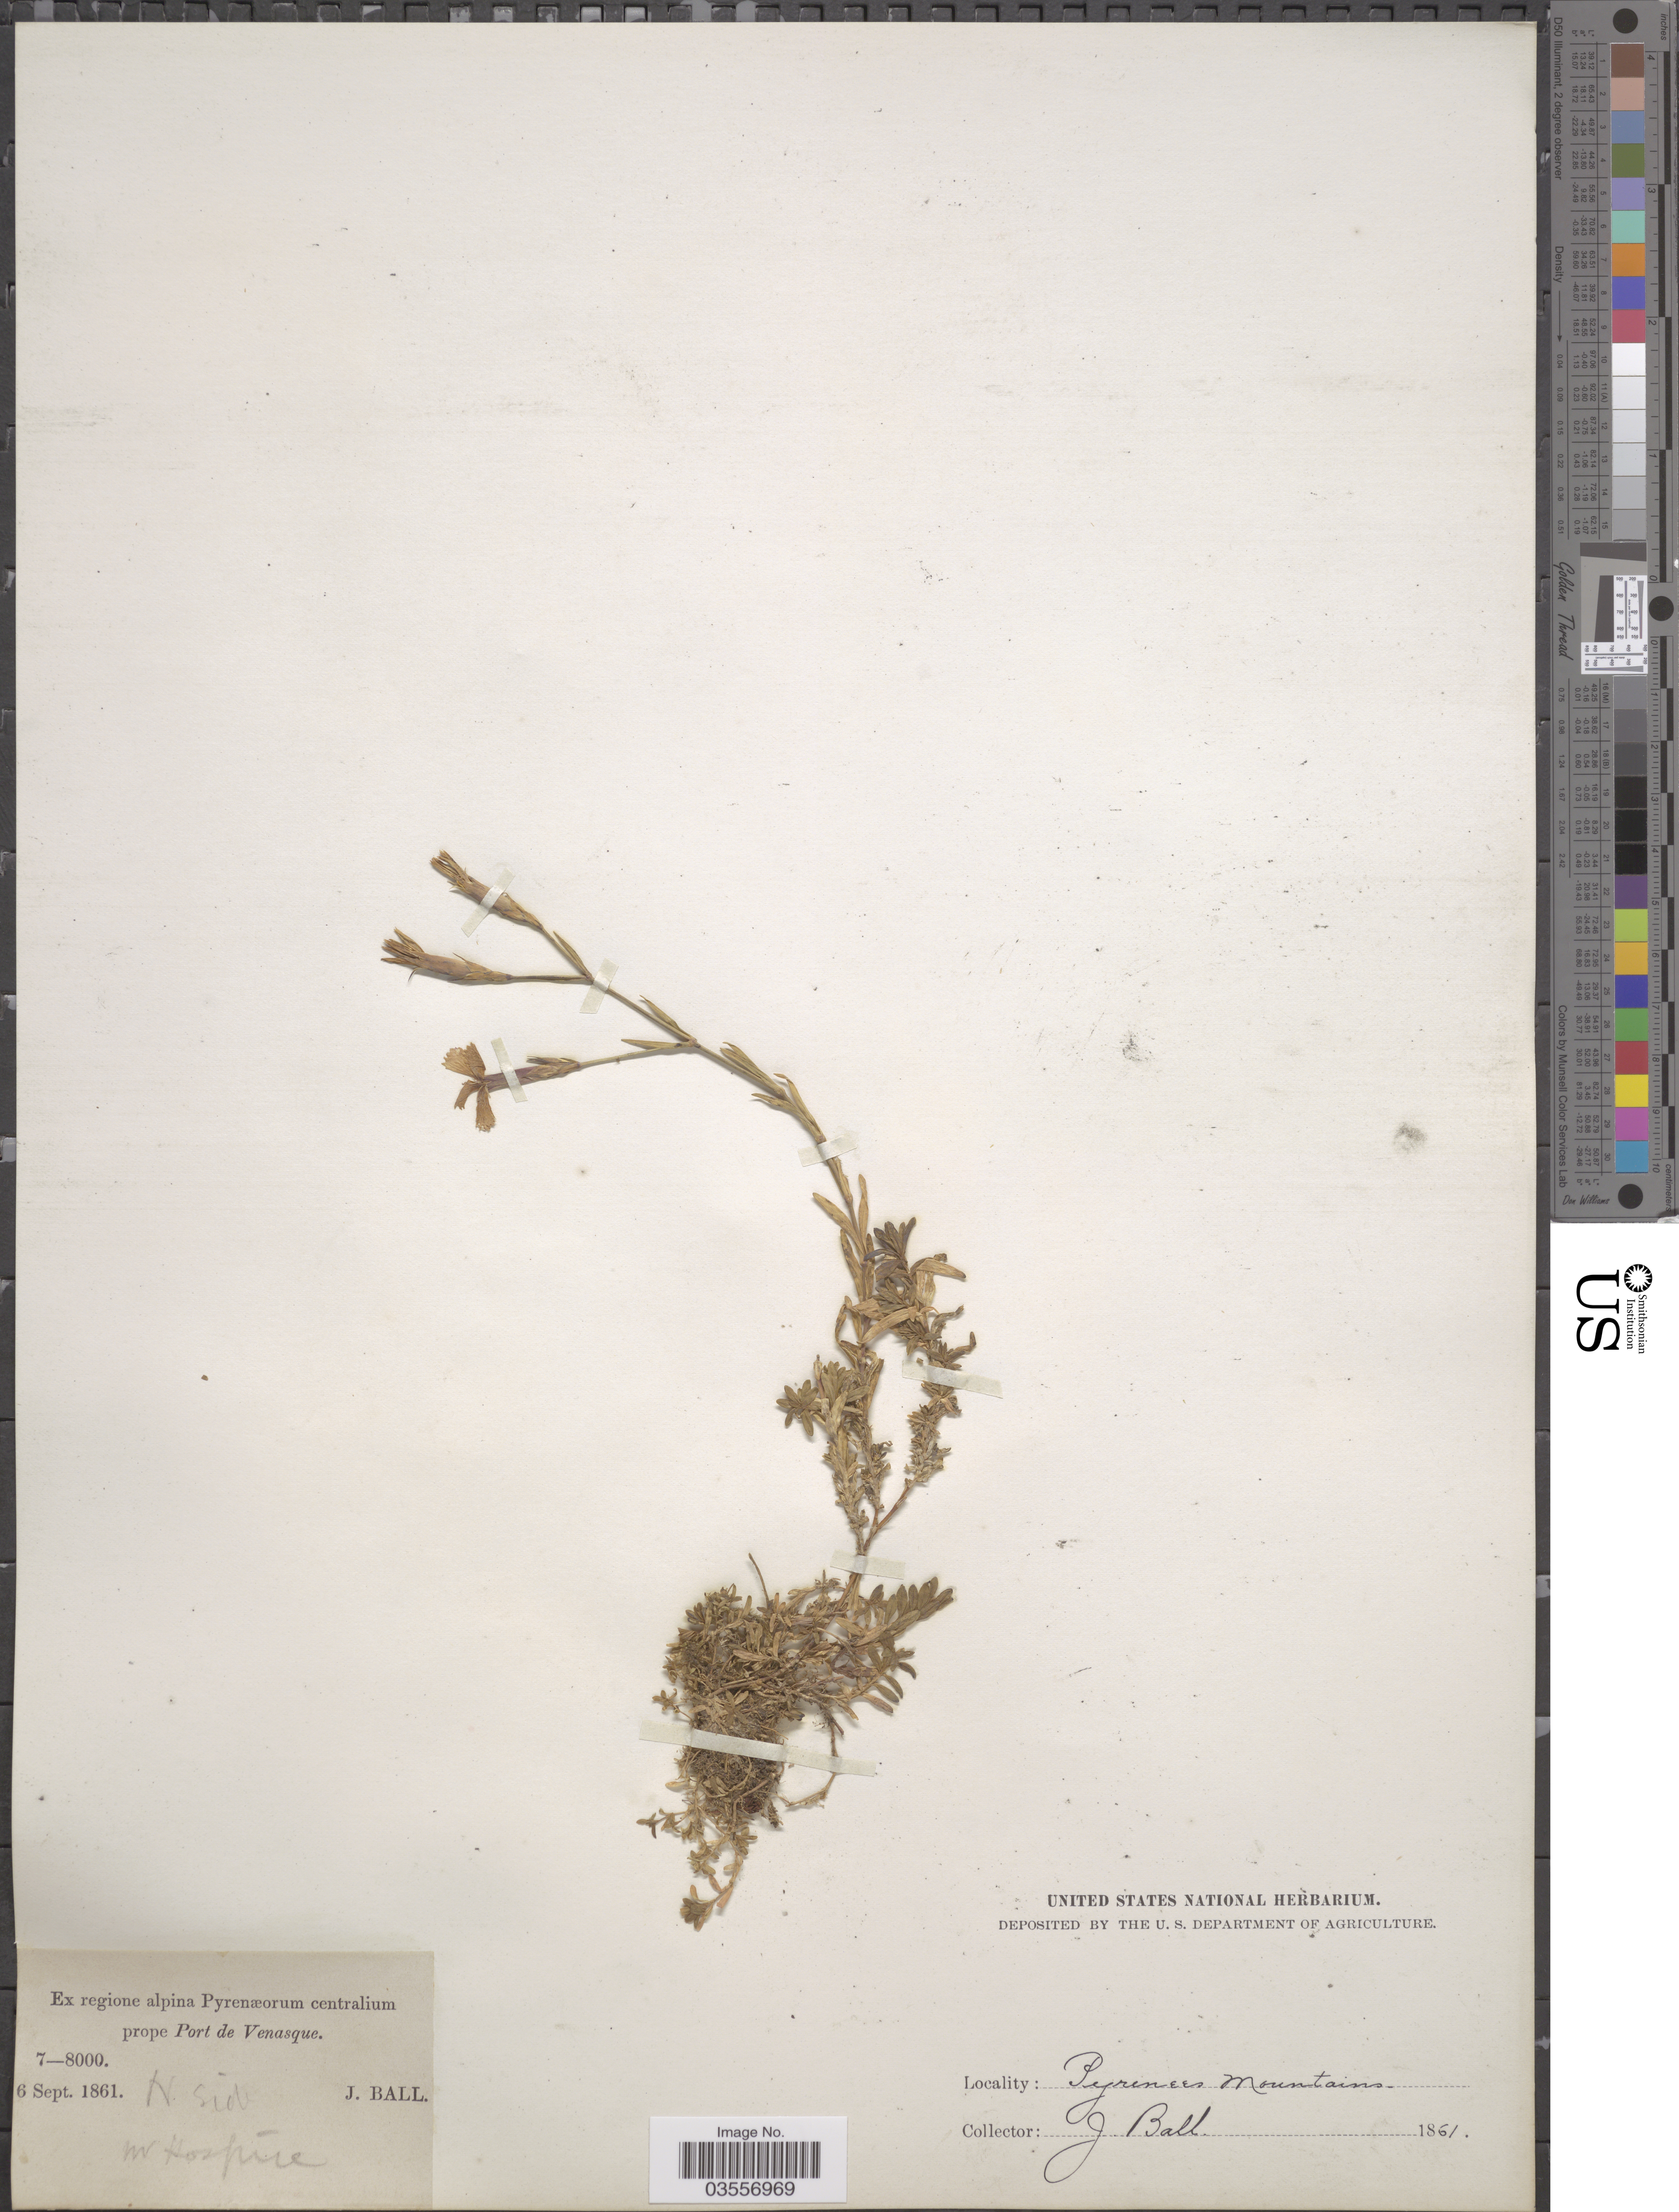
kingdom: Plantae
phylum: Tracheophyta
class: Magnoliopsida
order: Caryophyllales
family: Caryophyllaceae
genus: Dianthus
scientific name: Dianthus sp.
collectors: J. Ball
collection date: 1861-09-06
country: France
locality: Ex regione alpina Pyrenæorum centralium prope Port de Venasque. N. side nr. Hospice. Pyrenees Mountains.